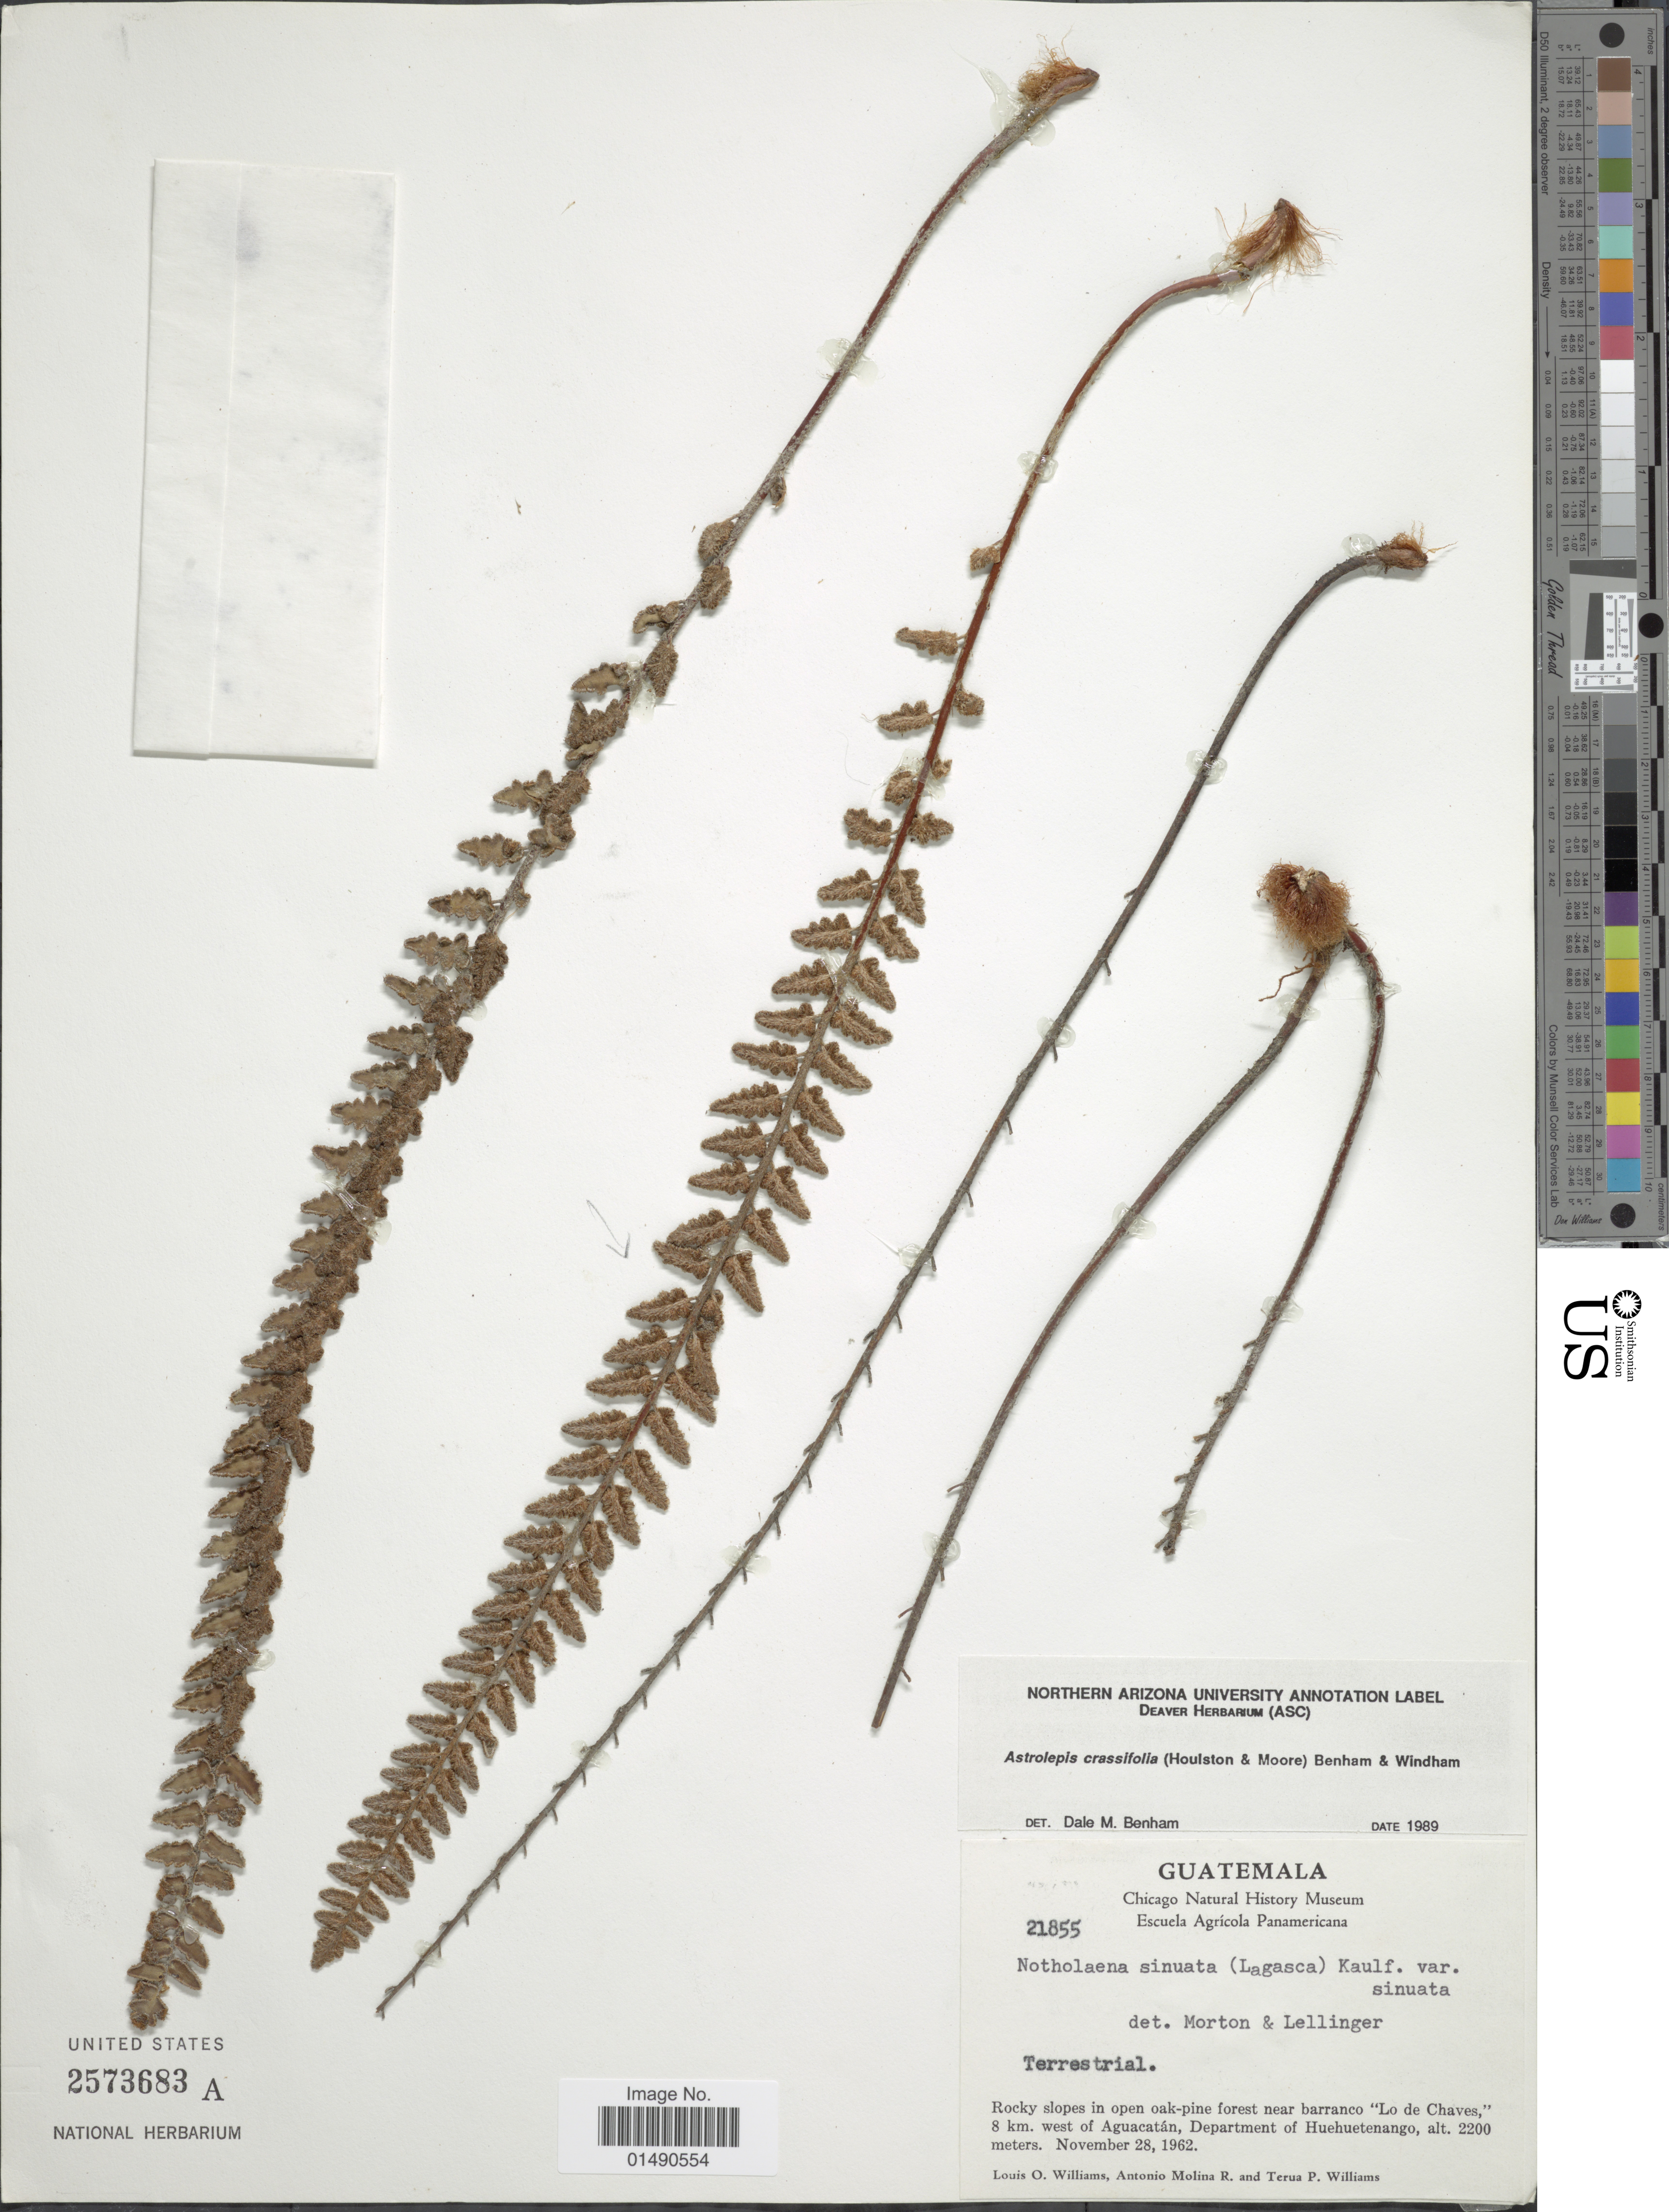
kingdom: Plantae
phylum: Tracheophyta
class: Polypodiopsida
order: Polypodiales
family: Pteridaceae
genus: Astrolepis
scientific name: Astrolepis crassifolia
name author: (Houlston & T. Moore) D.M. Benham & Windham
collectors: L. O. Williams, A. Molina & T. P. Williams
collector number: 21855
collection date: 1962-11-28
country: Guatemala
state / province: Huehuetenango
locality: Rocky slopes in open oak-pine forest near barranco "Lo de Chaves" 8 km. west of Aguacatán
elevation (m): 2200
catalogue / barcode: US 2573683A